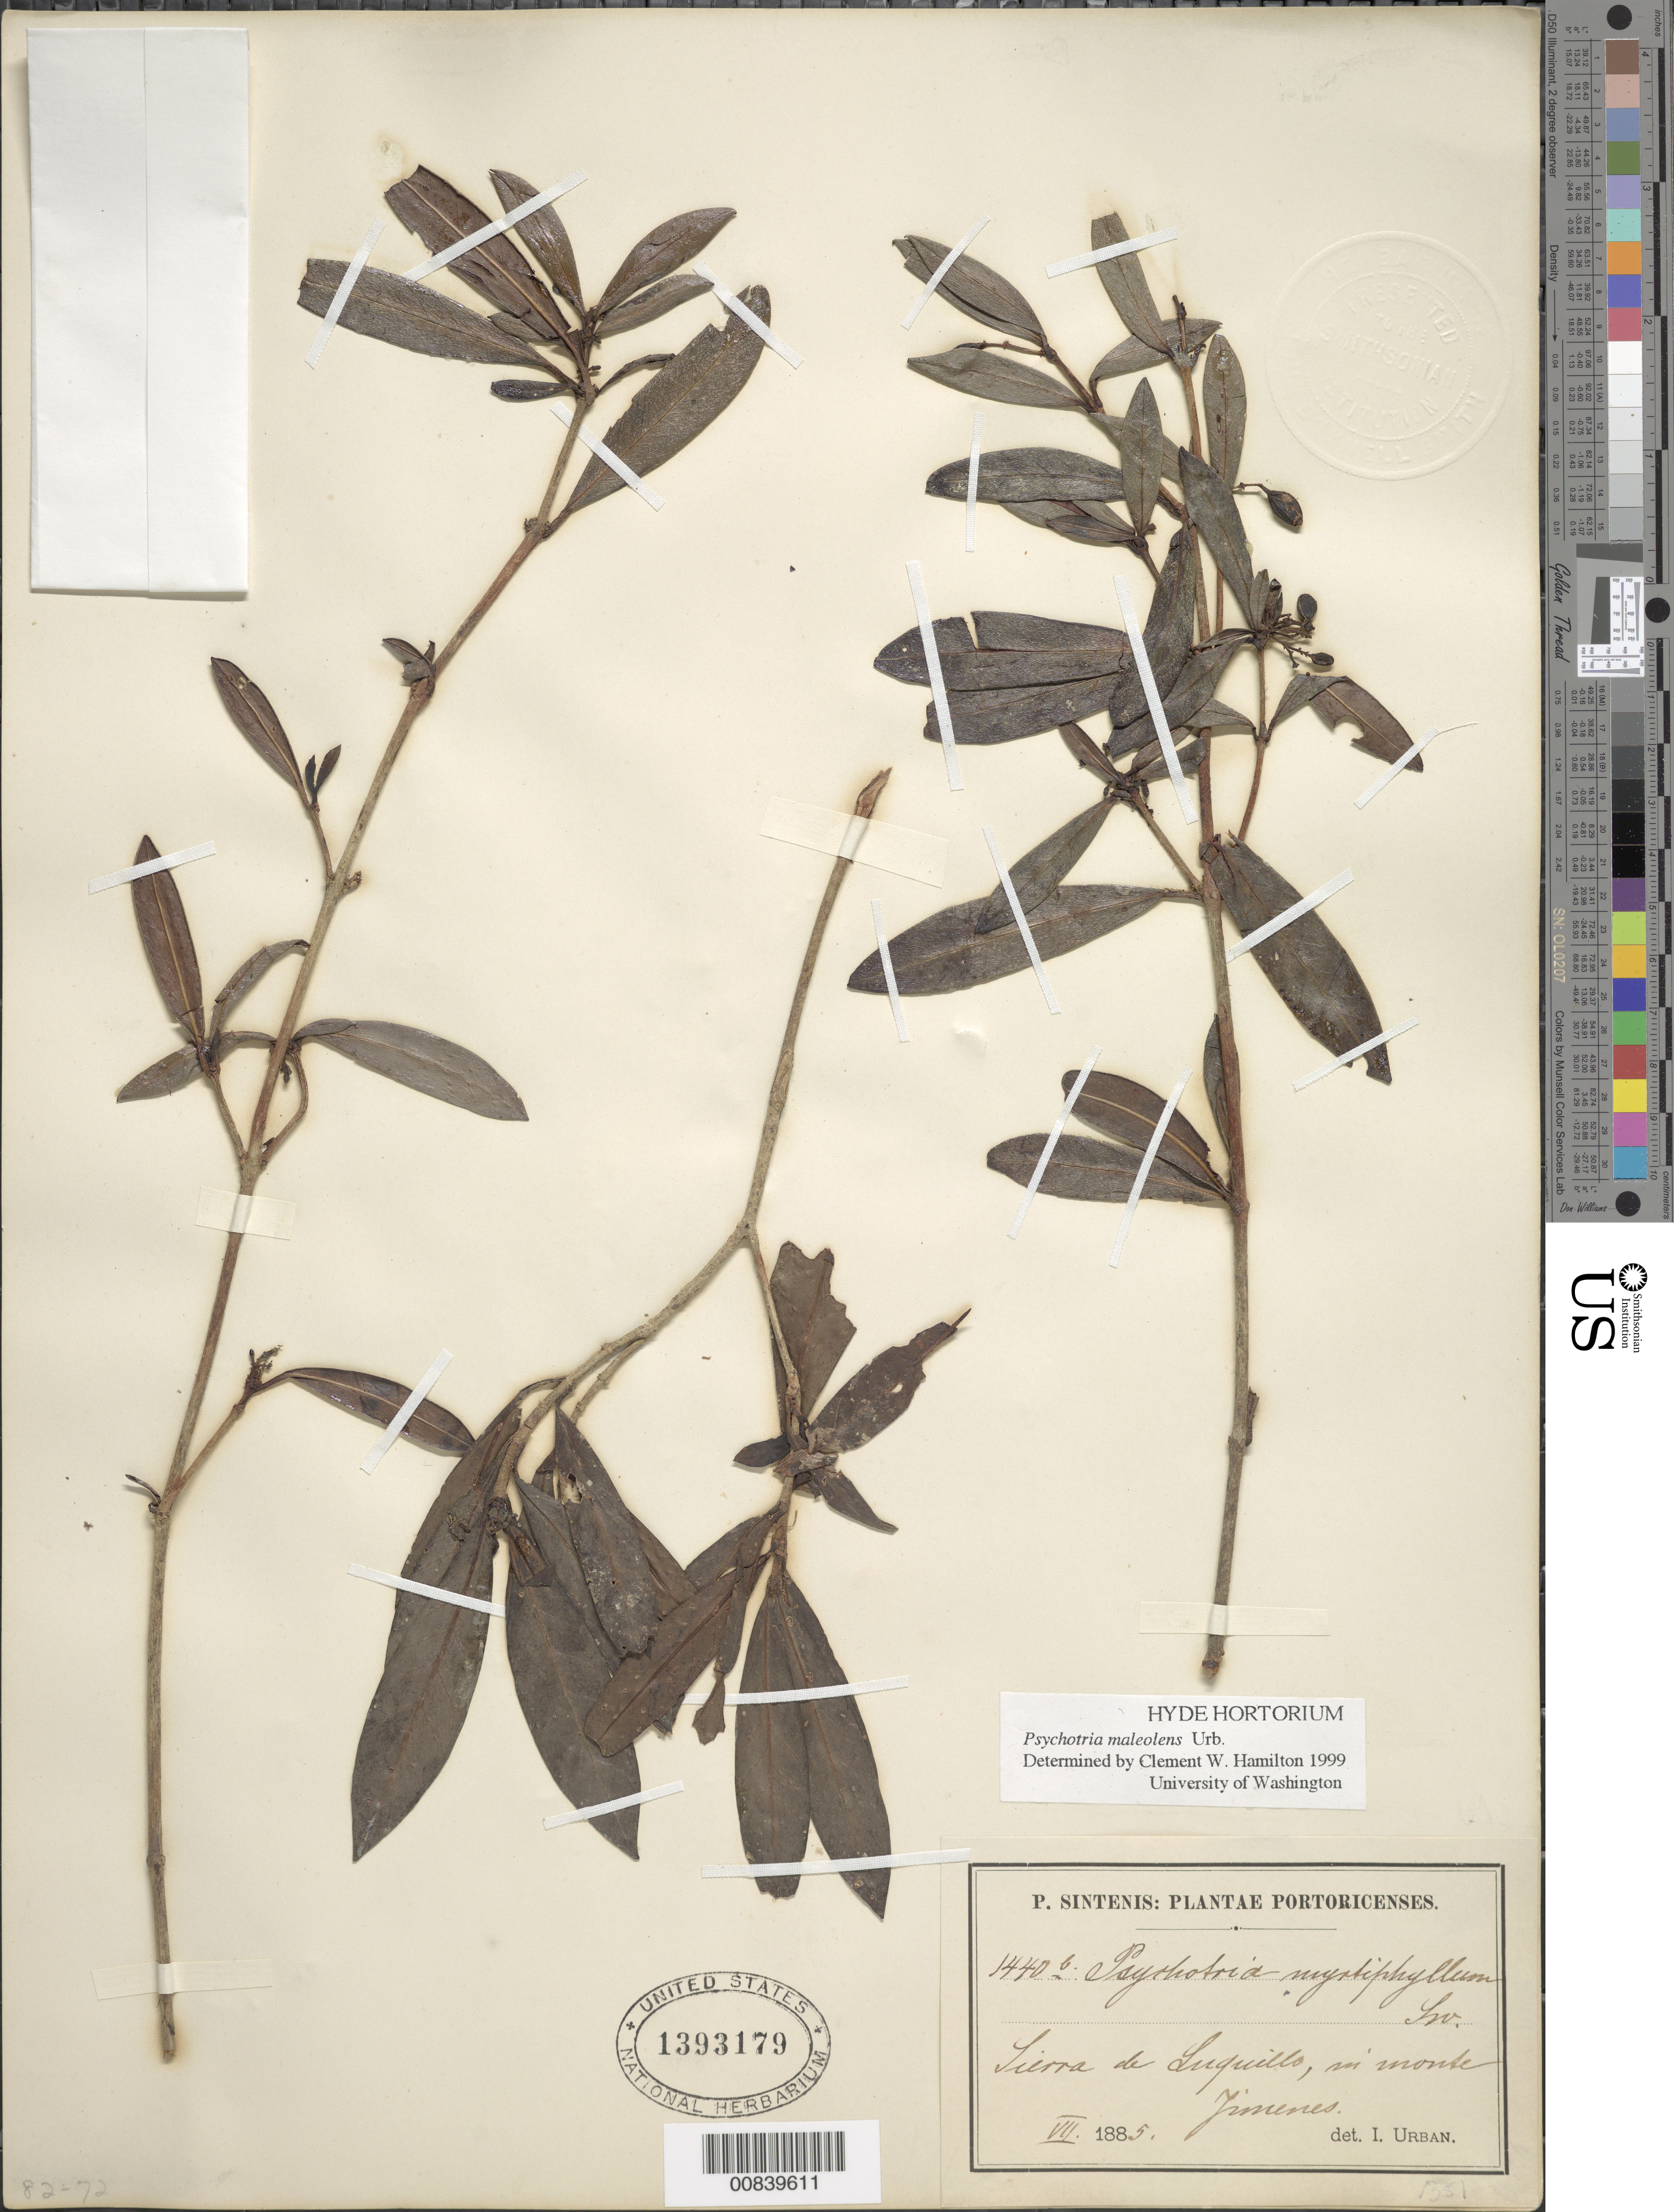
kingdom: Plantae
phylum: Tracheophyta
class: Magnoliopsida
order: Gentianales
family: Rubiaceae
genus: Psychotria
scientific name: Psychotria maleolens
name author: Urb.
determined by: Hamilton, C. W.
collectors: A. Jimenes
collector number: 1440 b.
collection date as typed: Jul 1885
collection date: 1885-07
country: Puerto Rico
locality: Sierra de Leguillo, in monte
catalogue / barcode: US 1393179